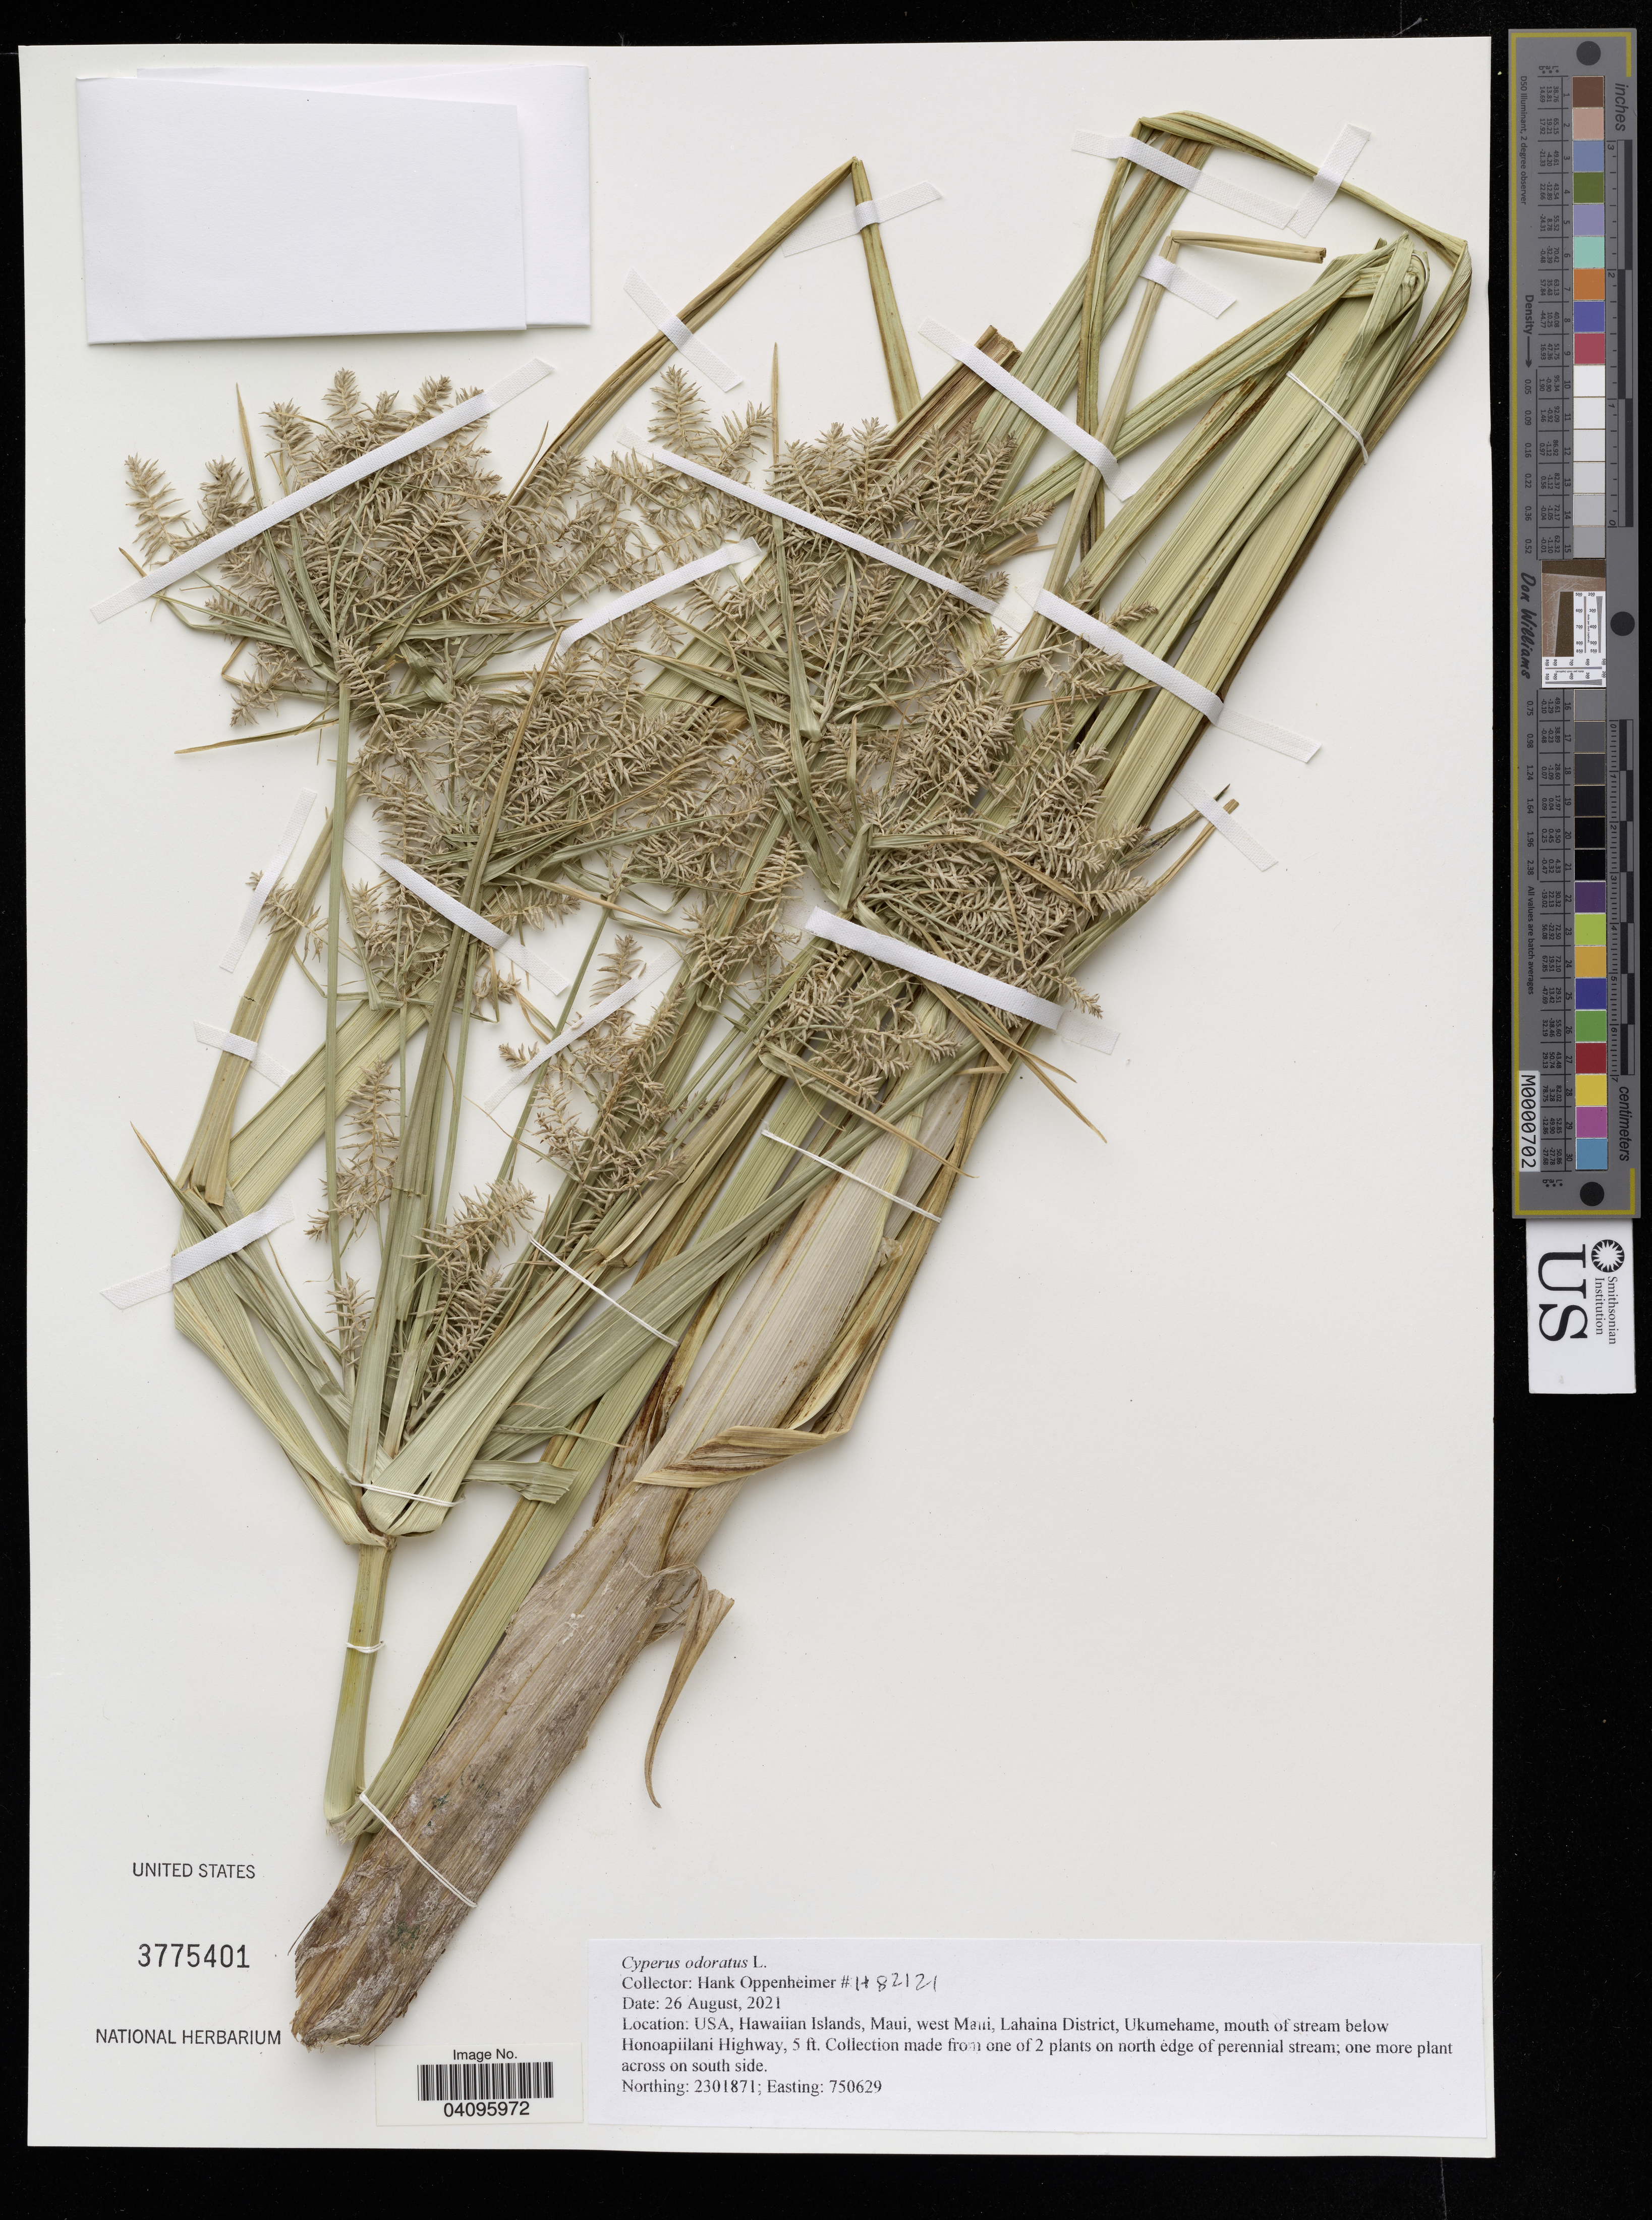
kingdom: Plantae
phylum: Tracheophyta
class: Liliopsida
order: Poales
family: Cyperaceae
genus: Cyperus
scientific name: Cyperus prescottianus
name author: Hook. & Arn.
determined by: Wagner, W. L., (BOT), Smithsonian Institution - National Museum of Natural History (UNITED STATES)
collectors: H. Oppenheimer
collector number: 1+82121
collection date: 2021-08-26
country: United States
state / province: Hawaii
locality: USA, Hawaiian Islands, Maui, west Maui, Lahaina District, Ukumehame, mouth of stream below Honoapiilani Highway. Northing 2301871, Easting 750629.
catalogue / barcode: US 3775401